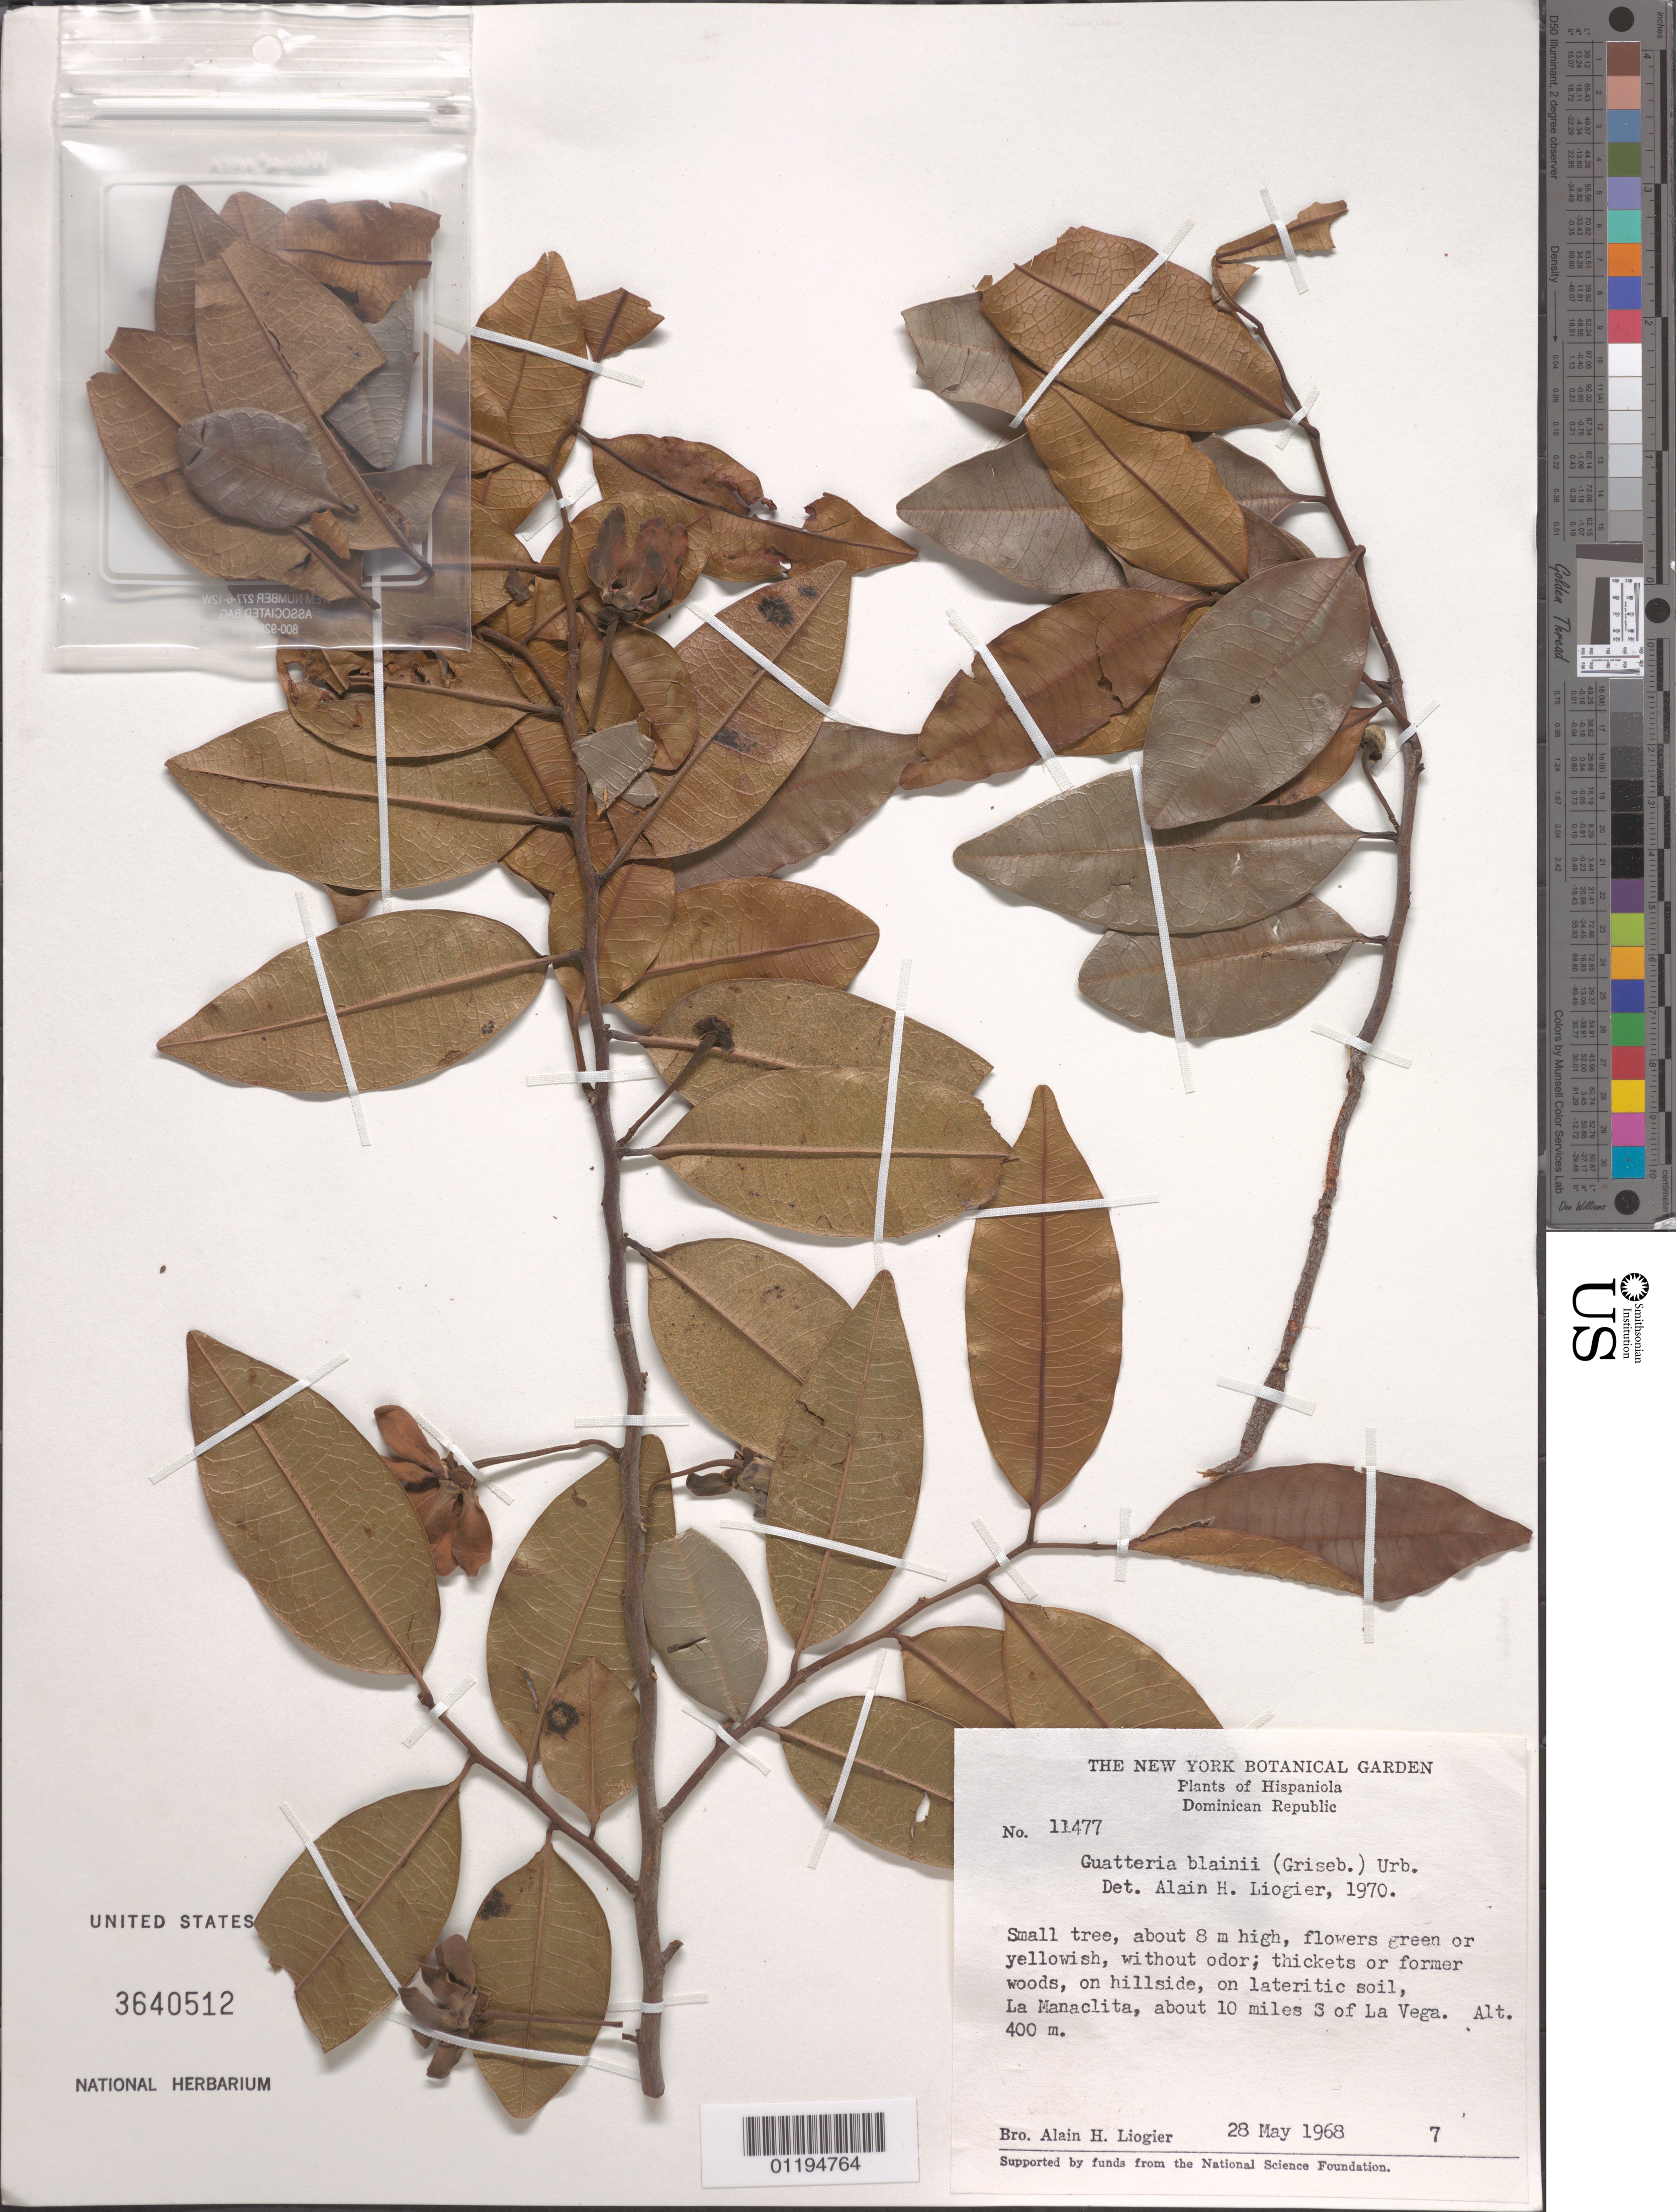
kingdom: Plantae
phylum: Tracheophyta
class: Magnoliopsida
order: Magnoliales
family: Annonaceae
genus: Guatteria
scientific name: Guatteria blainii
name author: (Griseb.) Urb.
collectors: A. H. Liogier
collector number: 11477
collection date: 1968-05-28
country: Dominican Republic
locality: about 10 miles S of La Vega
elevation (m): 400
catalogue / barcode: US 3640512